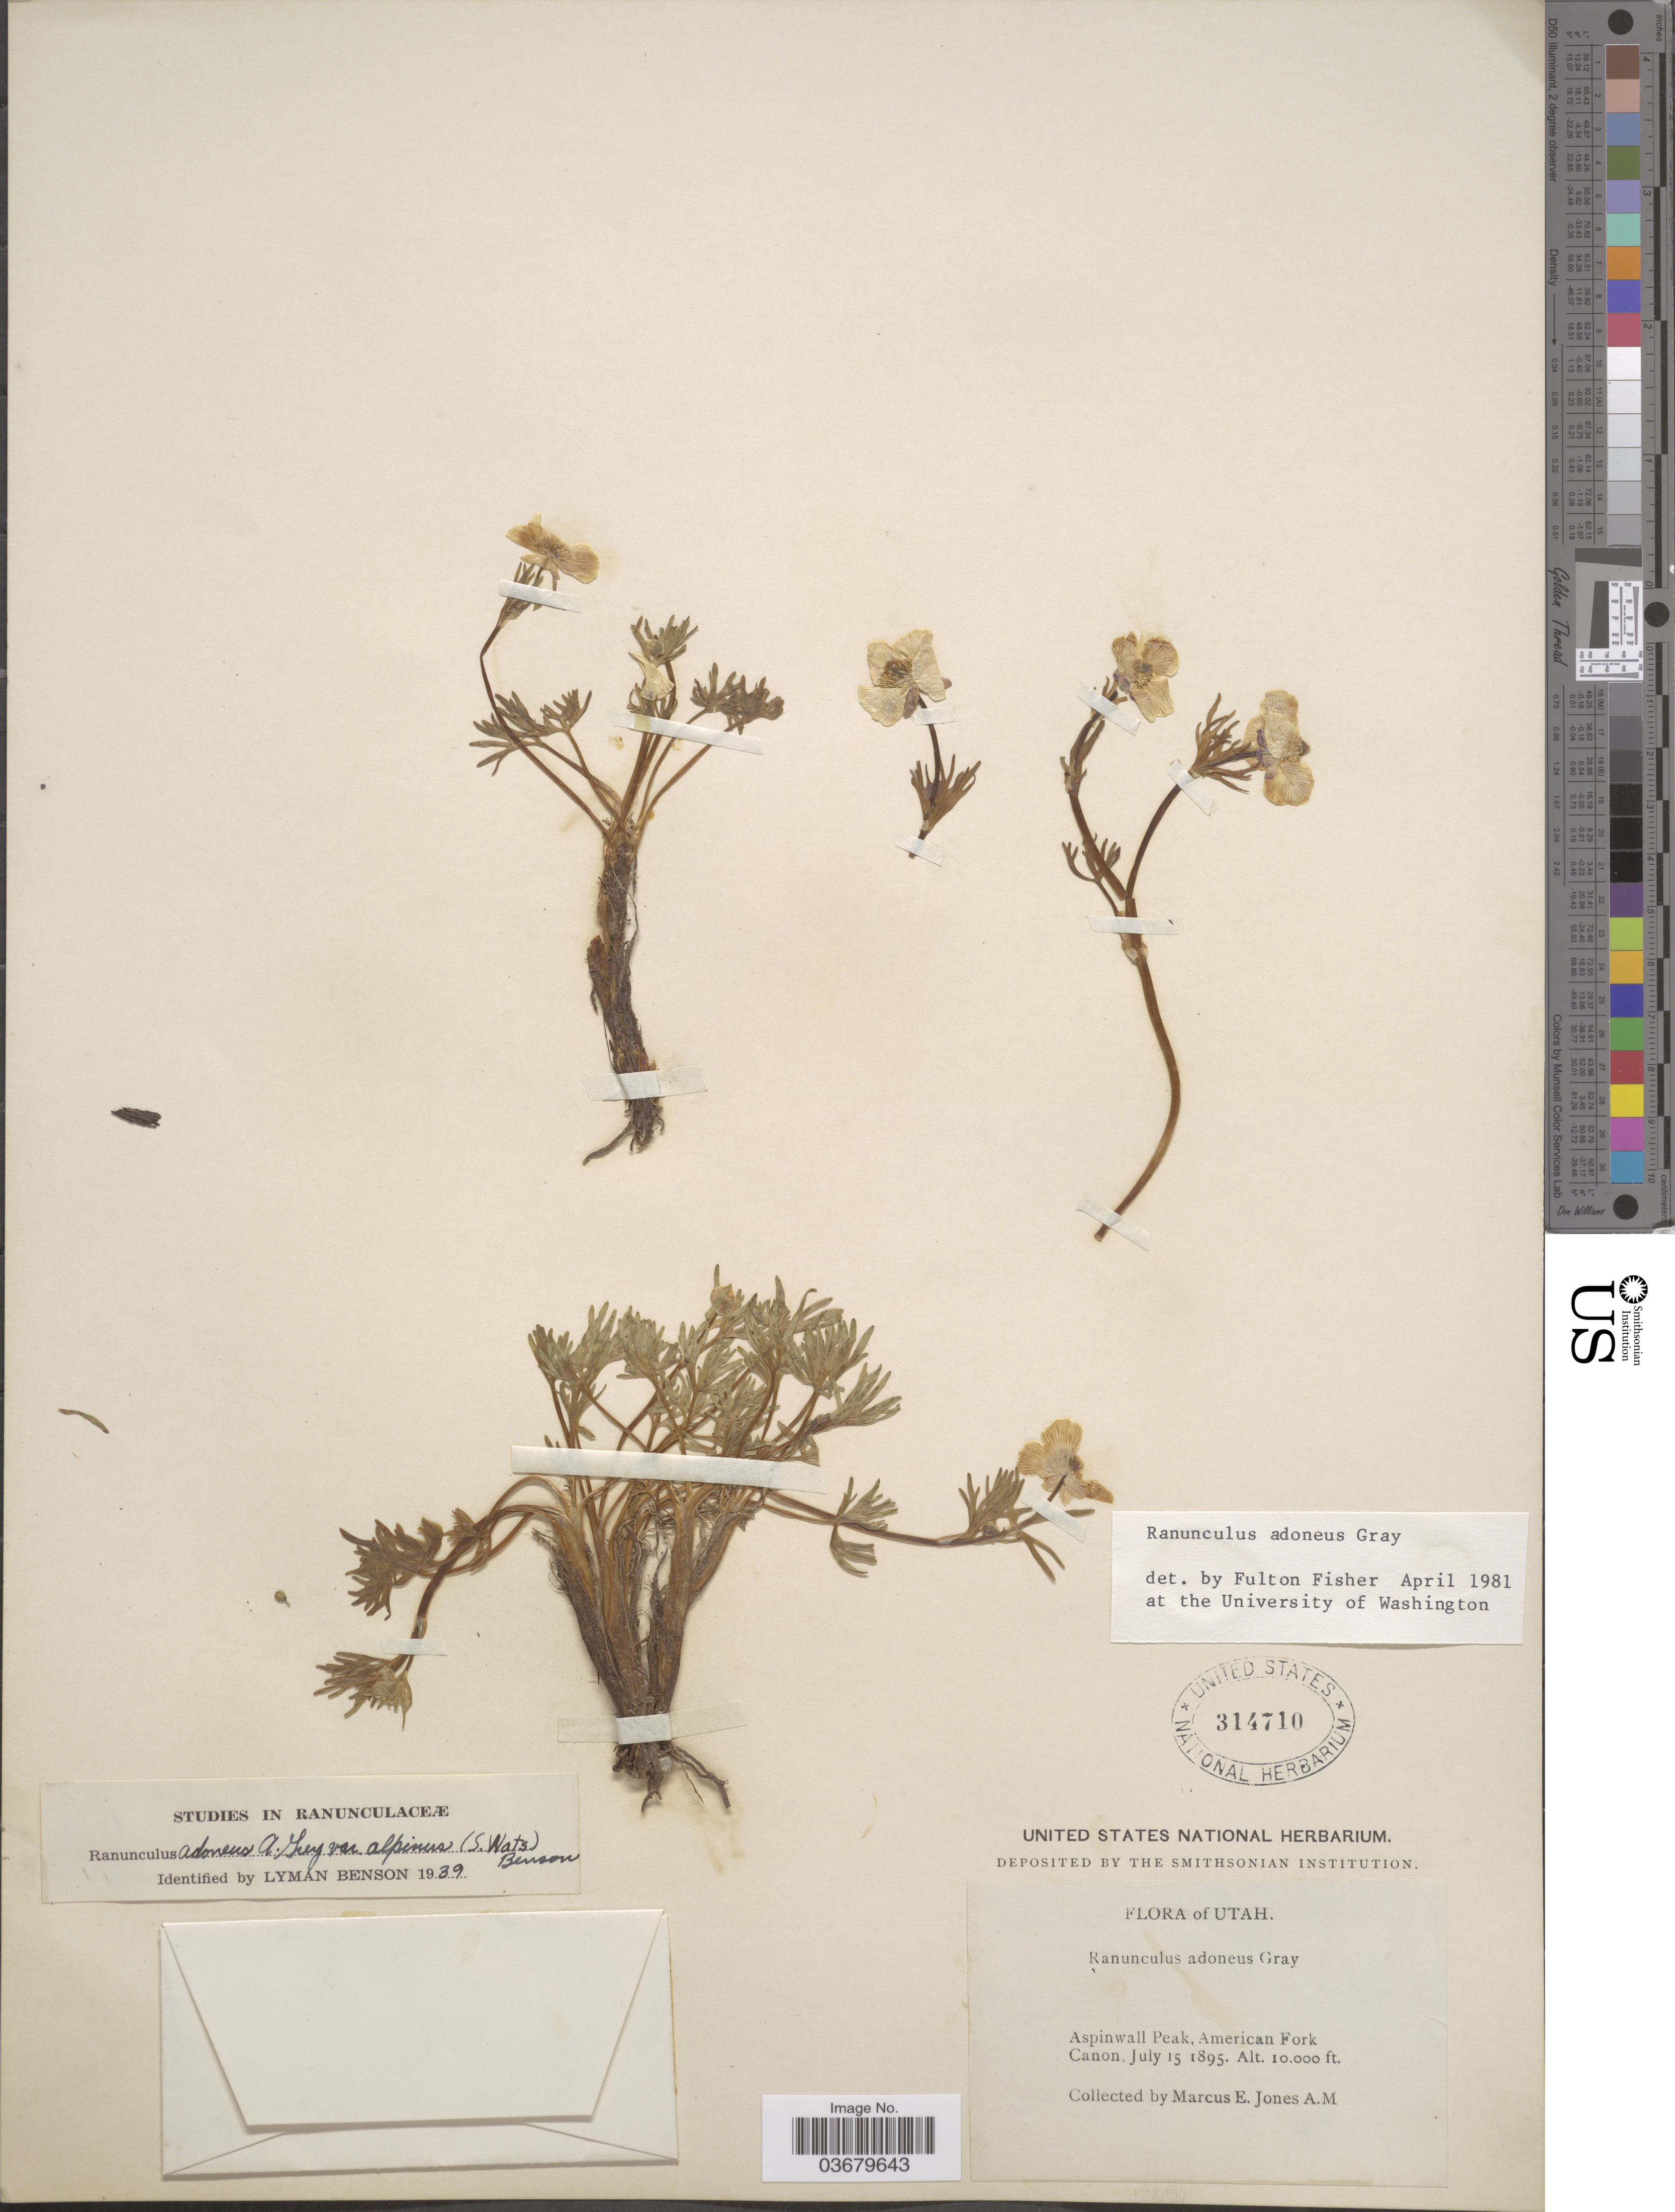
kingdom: Plantae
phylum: Tracheophyta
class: Magnoliopsida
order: Ranunculales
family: Ranunculaceae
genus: Ranunculus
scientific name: Ranunculus adoneus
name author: A. Gray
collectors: M. E. Jones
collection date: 1895-07-15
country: United States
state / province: Utah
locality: Aspinwall Peak, American Fork Canon.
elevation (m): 3048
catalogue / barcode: US 314710